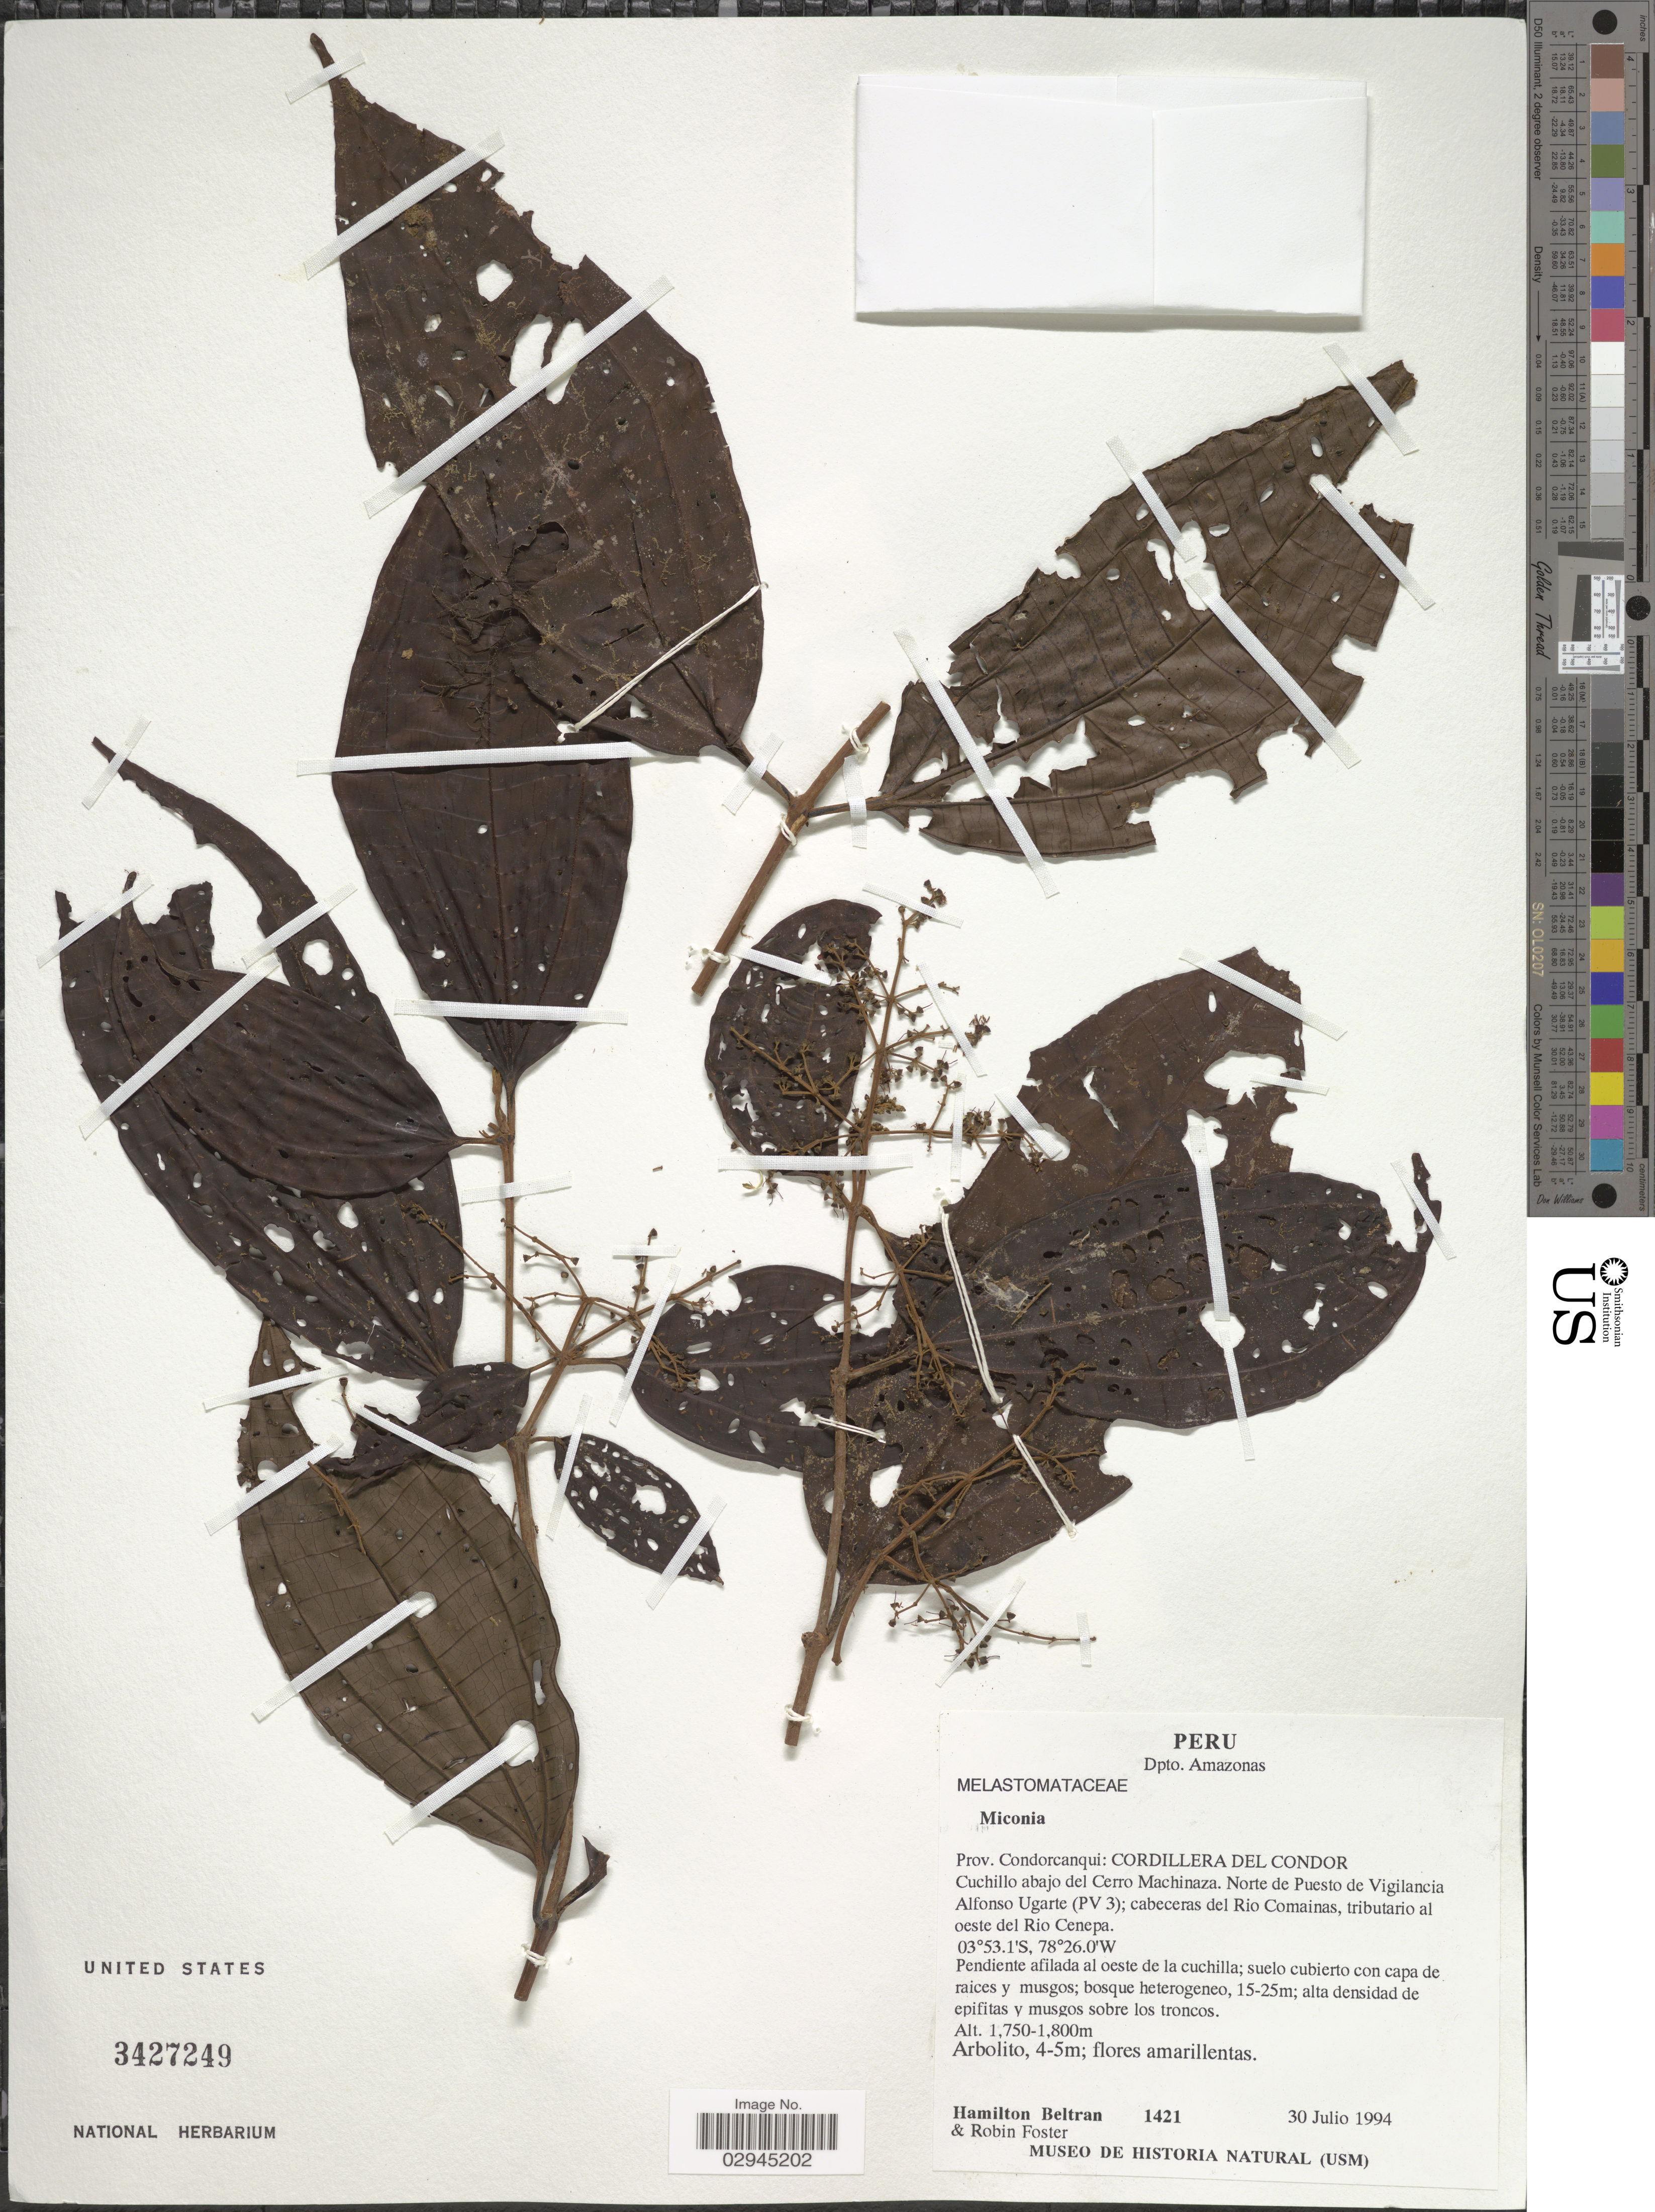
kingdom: Plantae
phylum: Tracheophyta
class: Magnoliopsida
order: Myrtales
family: Melastomataceae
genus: Miconia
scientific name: Miconia sp.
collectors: H. Beltran & R. B. Foster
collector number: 1421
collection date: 1994-07-30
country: Peru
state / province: Amazonas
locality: Dpto. Amazonas. Prov. Condorcanqui: Cordillera Del Condor. Cuchillo abajo del Cerro Machinaza. Norte de Puesto de Vigilancia Alfonso Ugarte (PV 3); cabecercas del Rio Comainas, tributario al oeste del Rio Cenepa.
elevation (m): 1750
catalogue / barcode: US 3427249